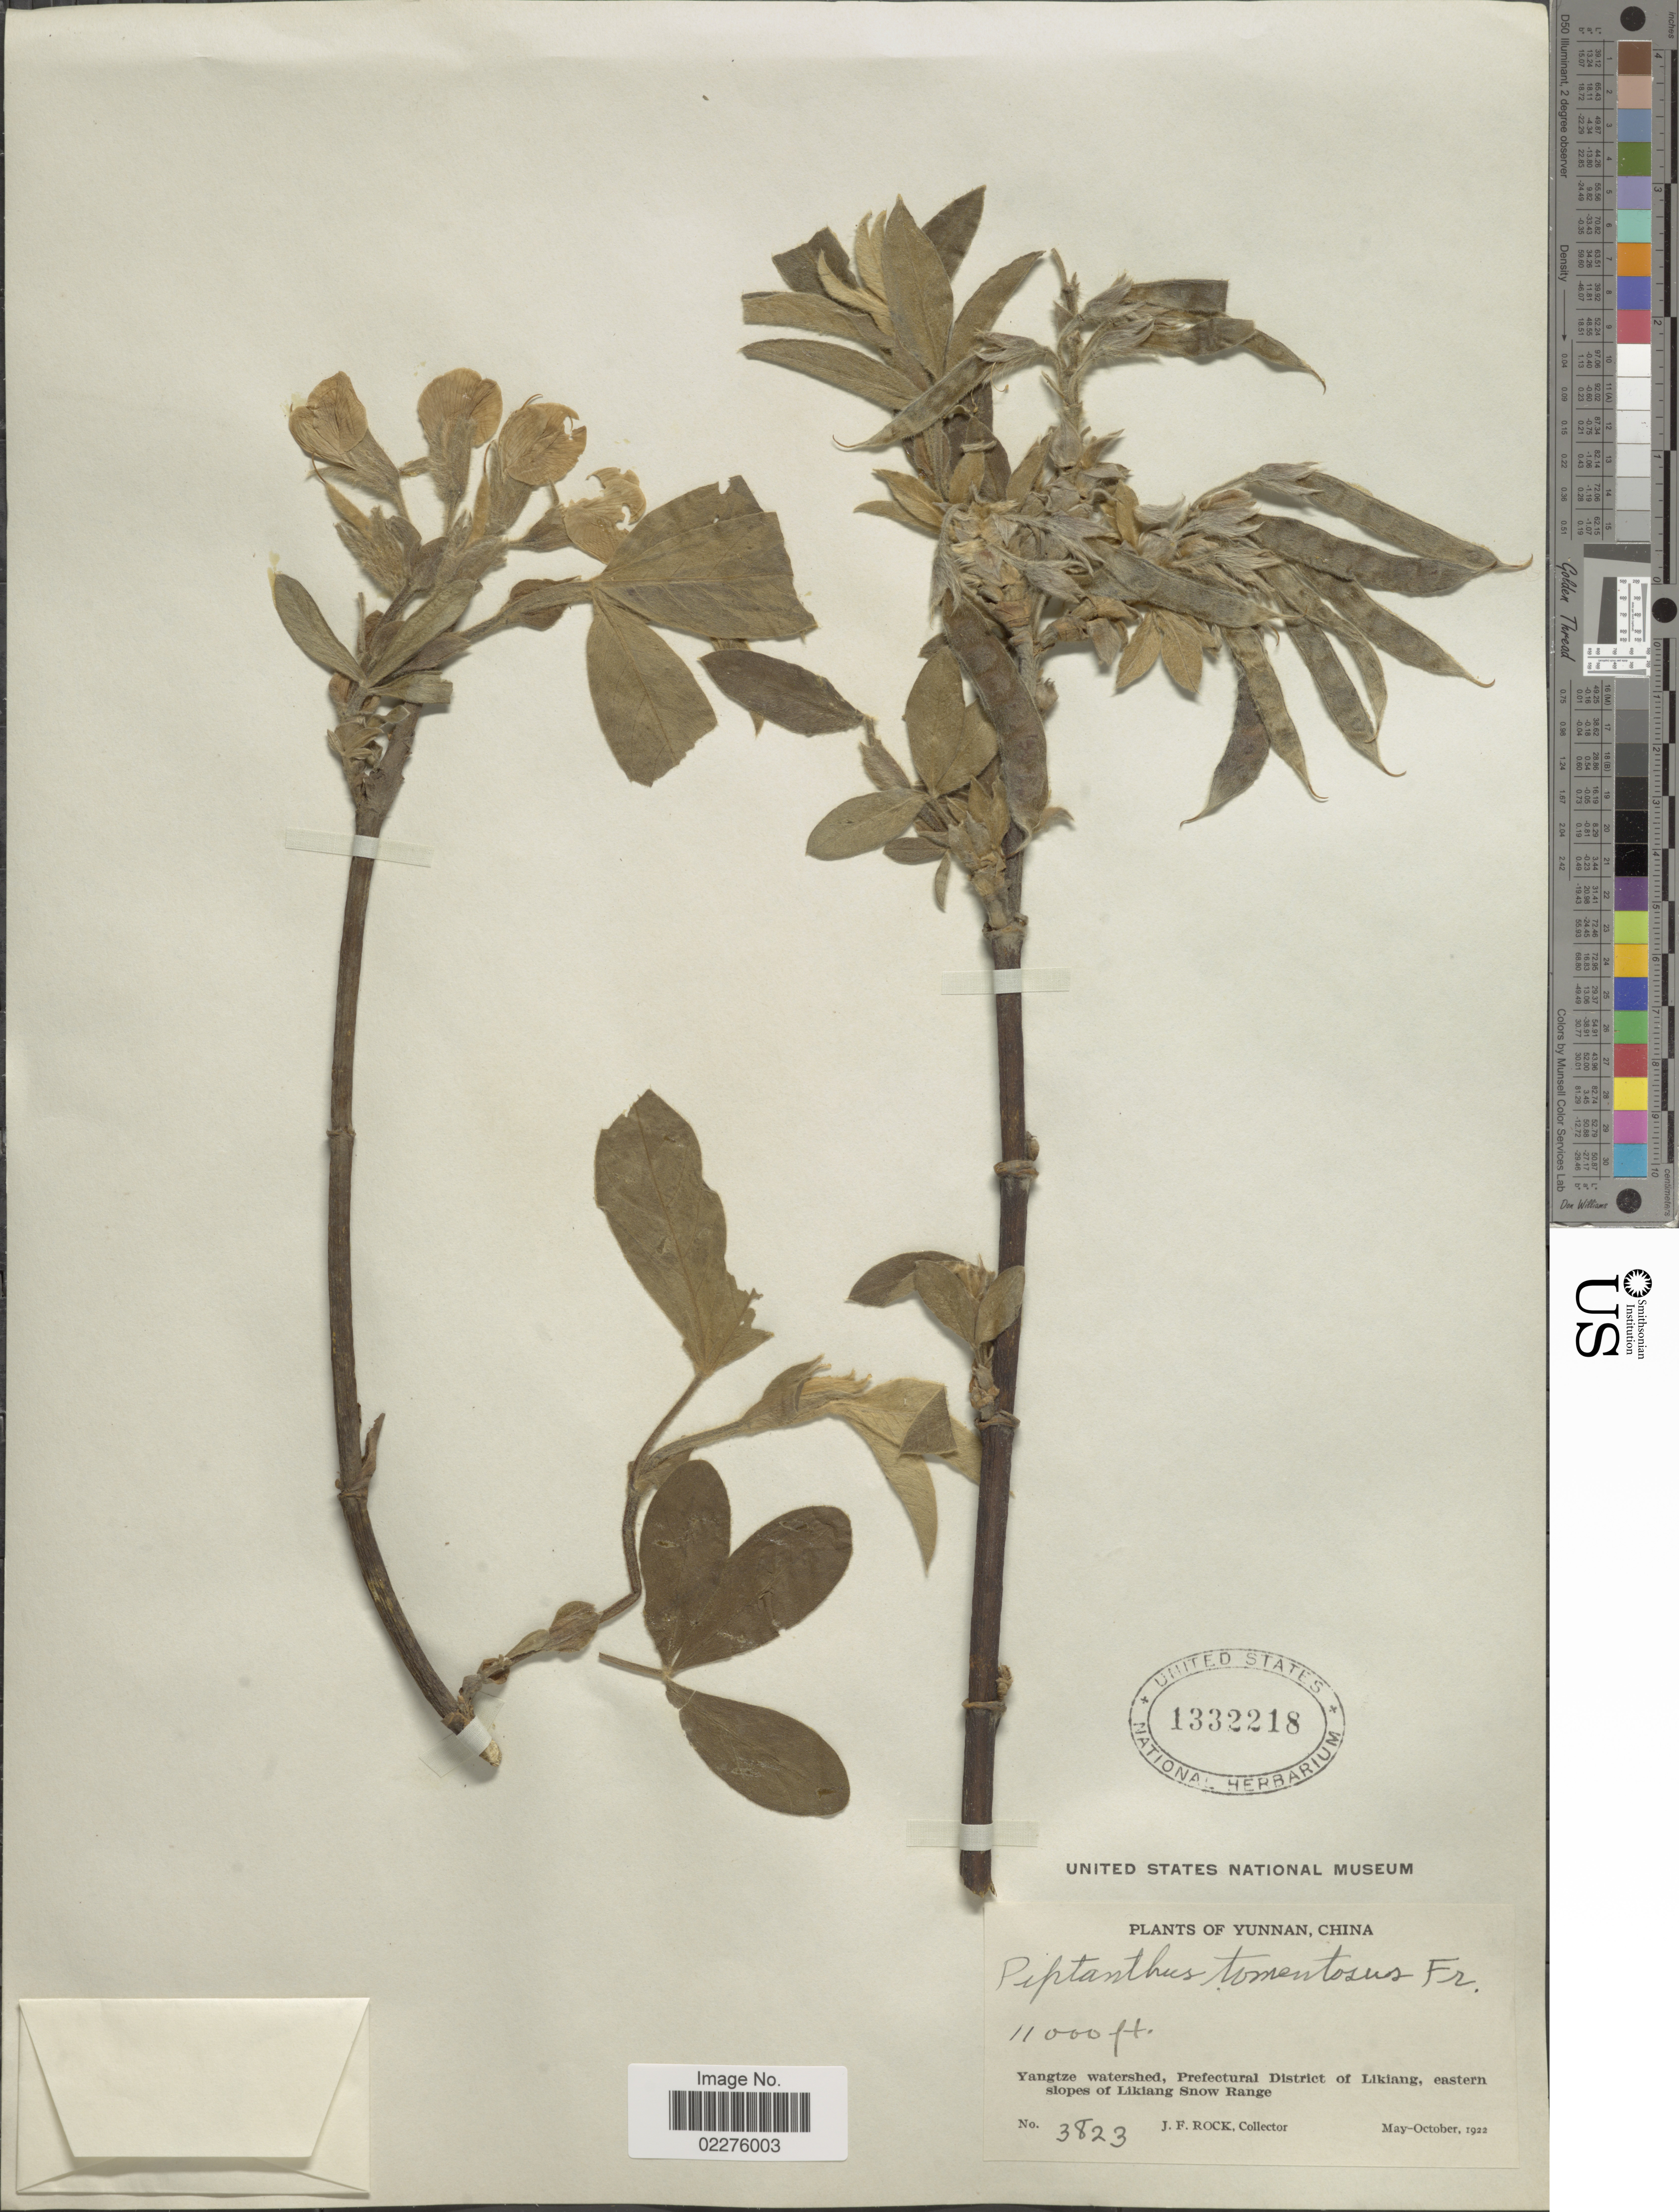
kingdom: Plantae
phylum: Tracheophyta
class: Magnoliopsida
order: Fabales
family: Fabaceae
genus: Piptanthus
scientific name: Piptanthus tomentosus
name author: Franch.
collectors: J. Rock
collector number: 3823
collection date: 1922-05/1922-10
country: China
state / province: Yunnan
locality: Yangtze watershed, Prefectural District of Likiang, eastern slopes of Likiang Snow Range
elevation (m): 3353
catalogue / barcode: US 1332218